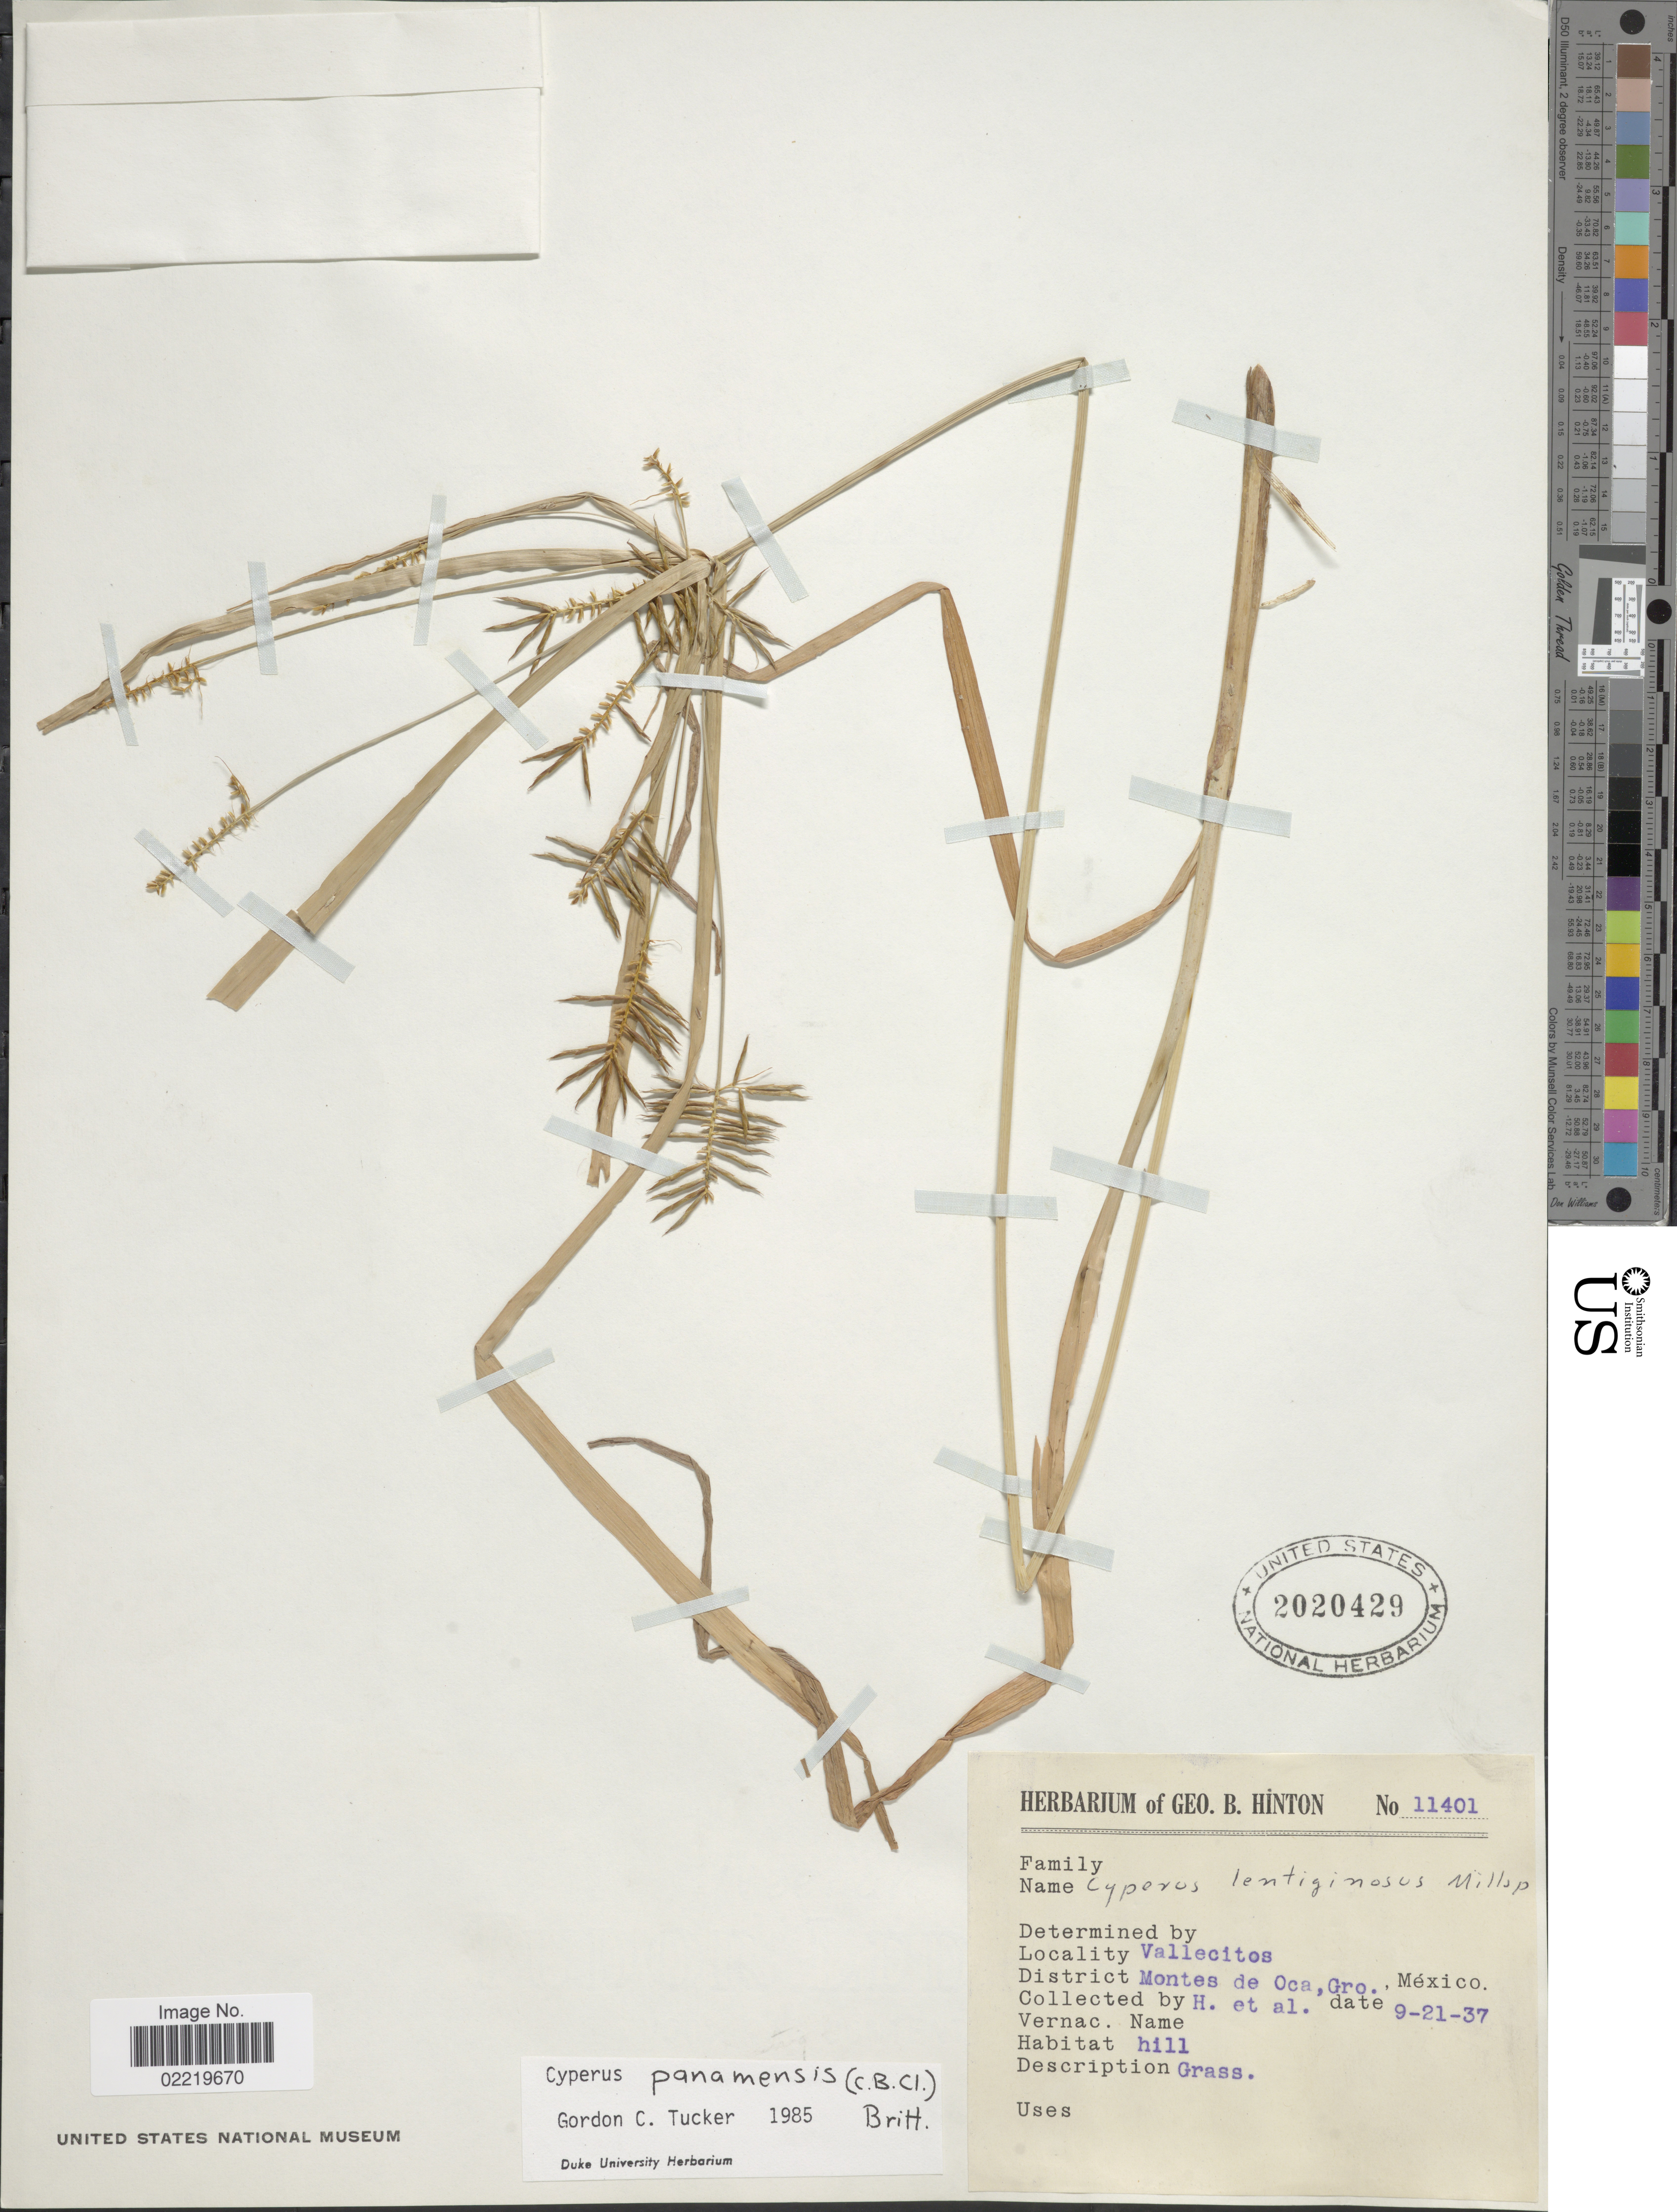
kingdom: Plantae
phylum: Tracheophyta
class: Liliopsida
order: Poales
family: Cyperaceae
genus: Cyperus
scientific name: Cyperus panamensis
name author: (C.B. Clarke) Britton ex Standl.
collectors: G. B. Hinton & et al.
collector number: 11401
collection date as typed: Transcribed d/m/y: 21/9/37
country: Mexico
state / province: Guerrero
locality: Vallecitos, District Montes de Oca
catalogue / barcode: US 2020429